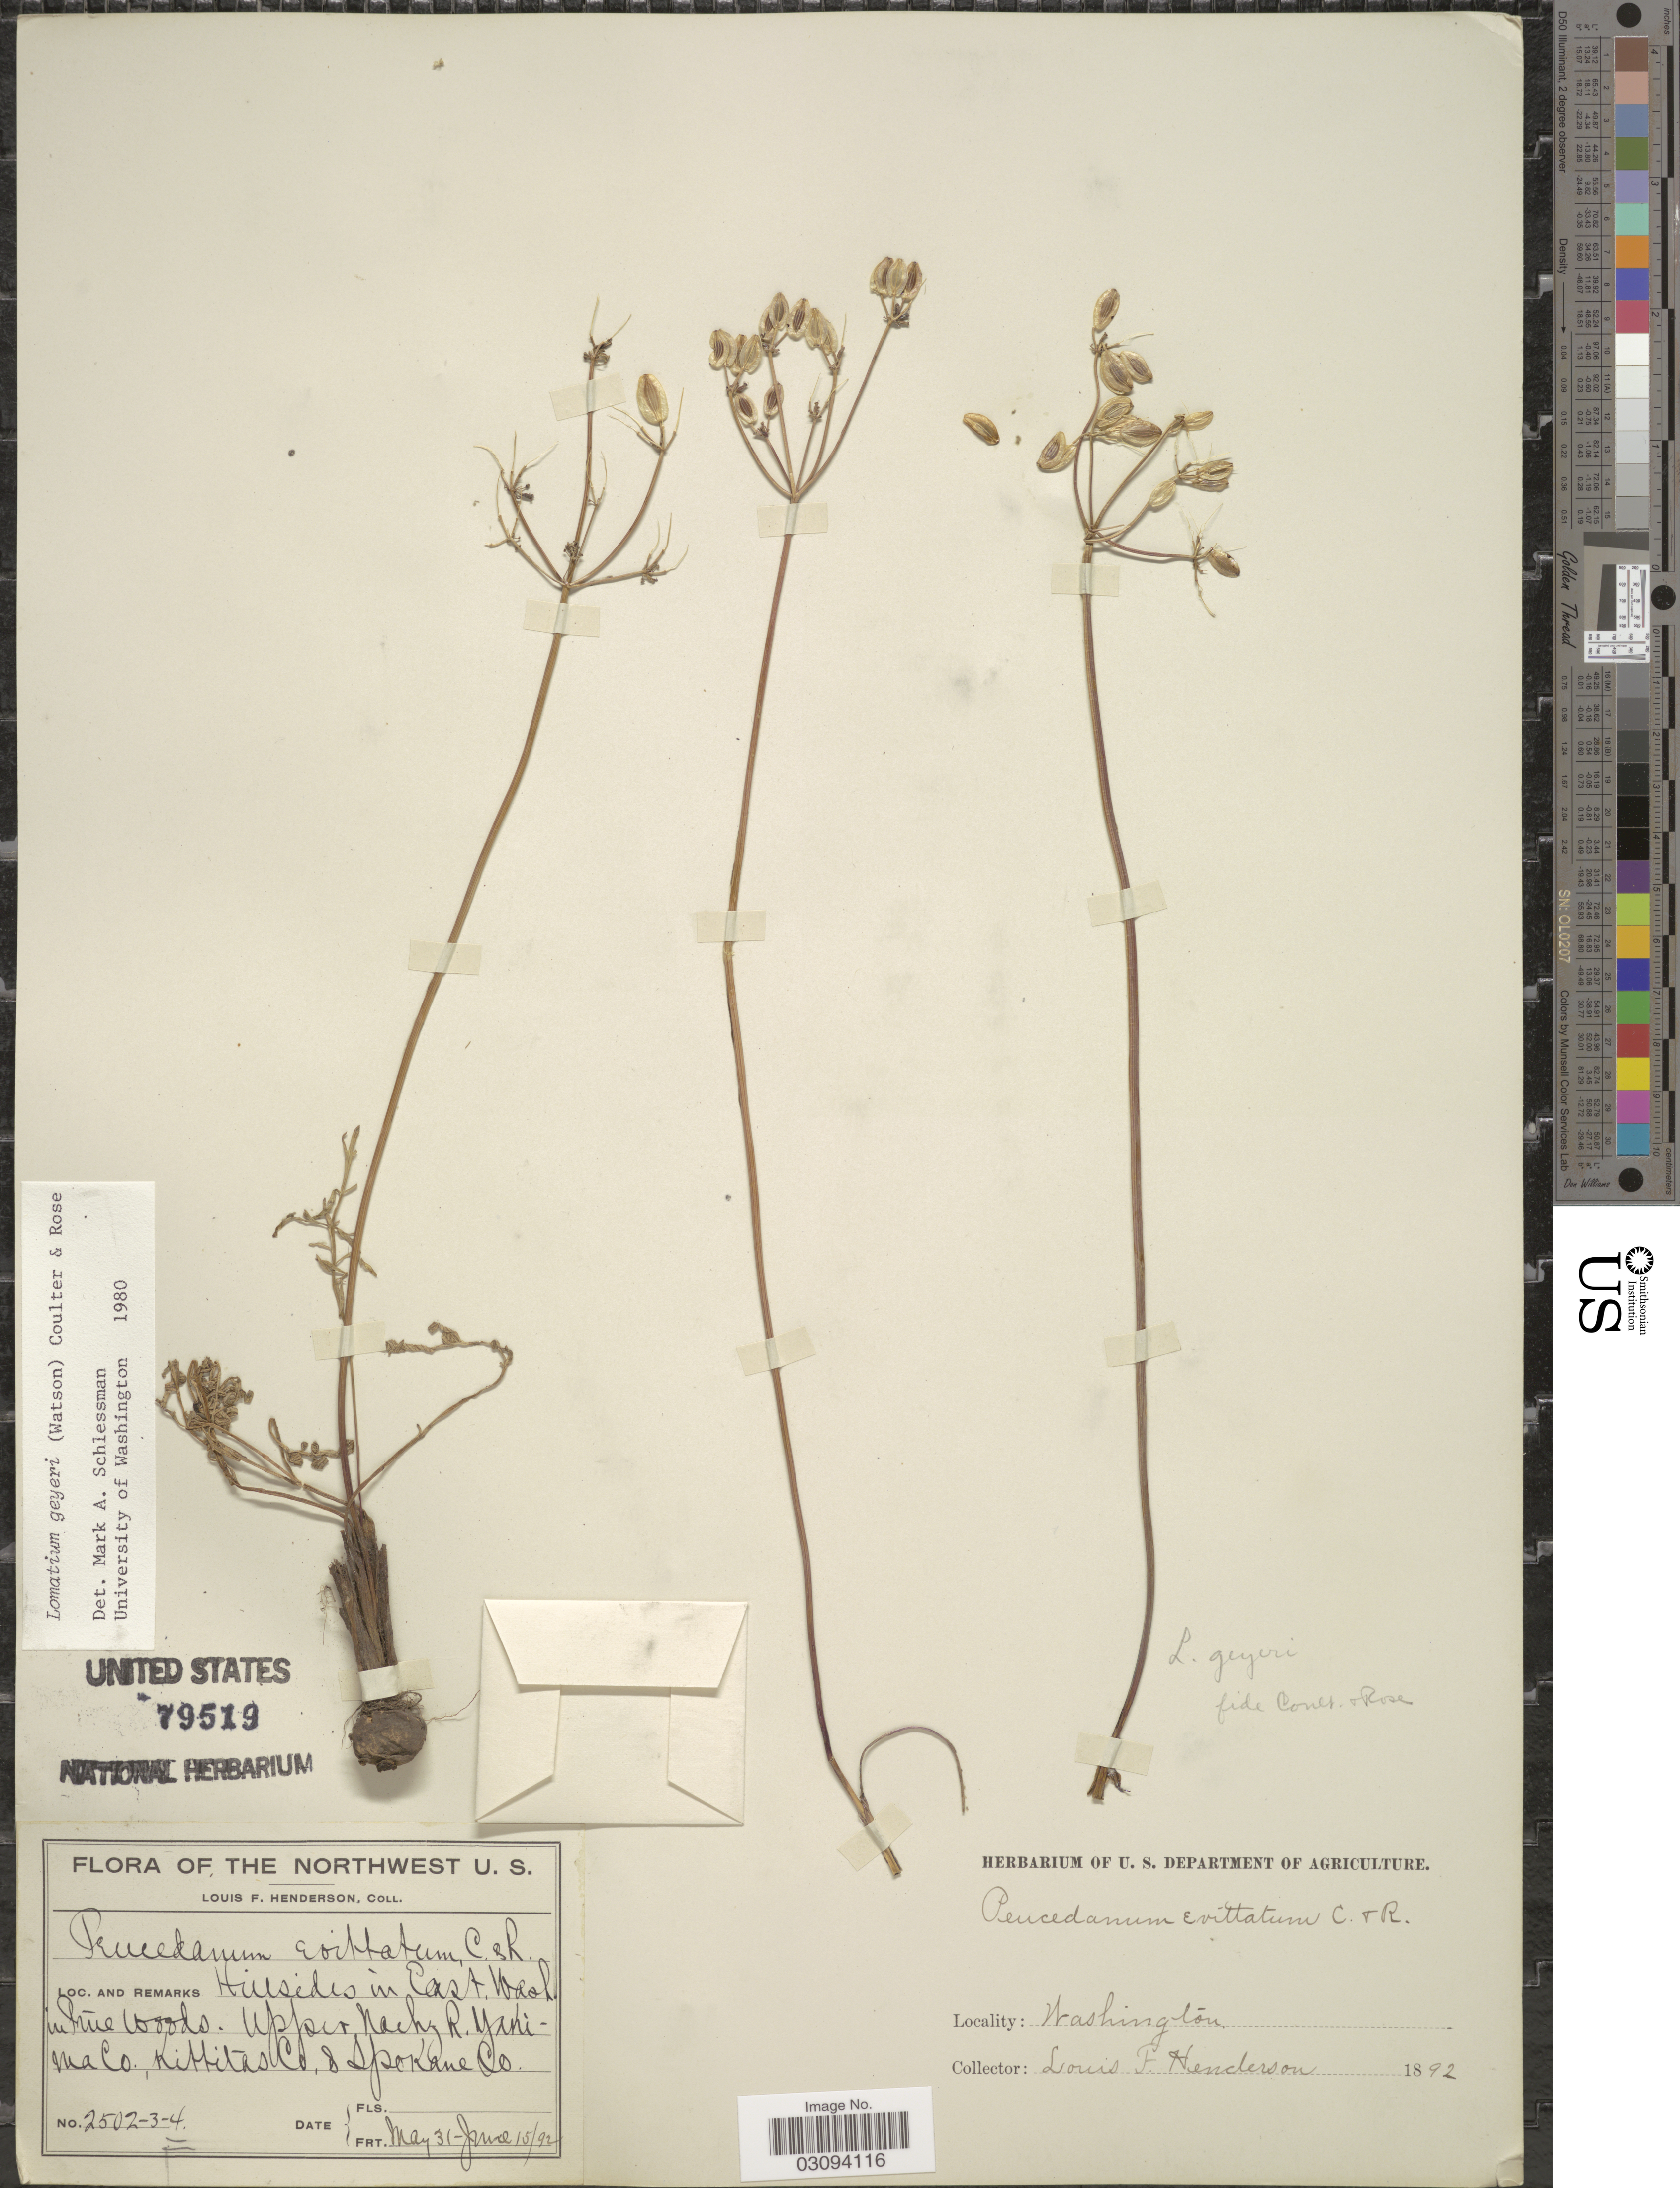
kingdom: Plantae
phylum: Tracheophyta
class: Magnoliopsida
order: Apiales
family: Apiaceae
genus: Lomatium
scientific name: Lomatium geyeri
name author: (S. Watson) J.M. Coult. & Rose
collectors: L. Henderson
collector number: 2502-3-4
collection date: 1892-05-31/1892-06-15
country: United States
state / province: Washington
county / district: Kittitas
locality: The Northwest U.S. Hillsides in East Wash. Upper Rocky R. Yakima Co., Kittitas Co., S. Spokane Co.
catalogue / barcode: US 79519